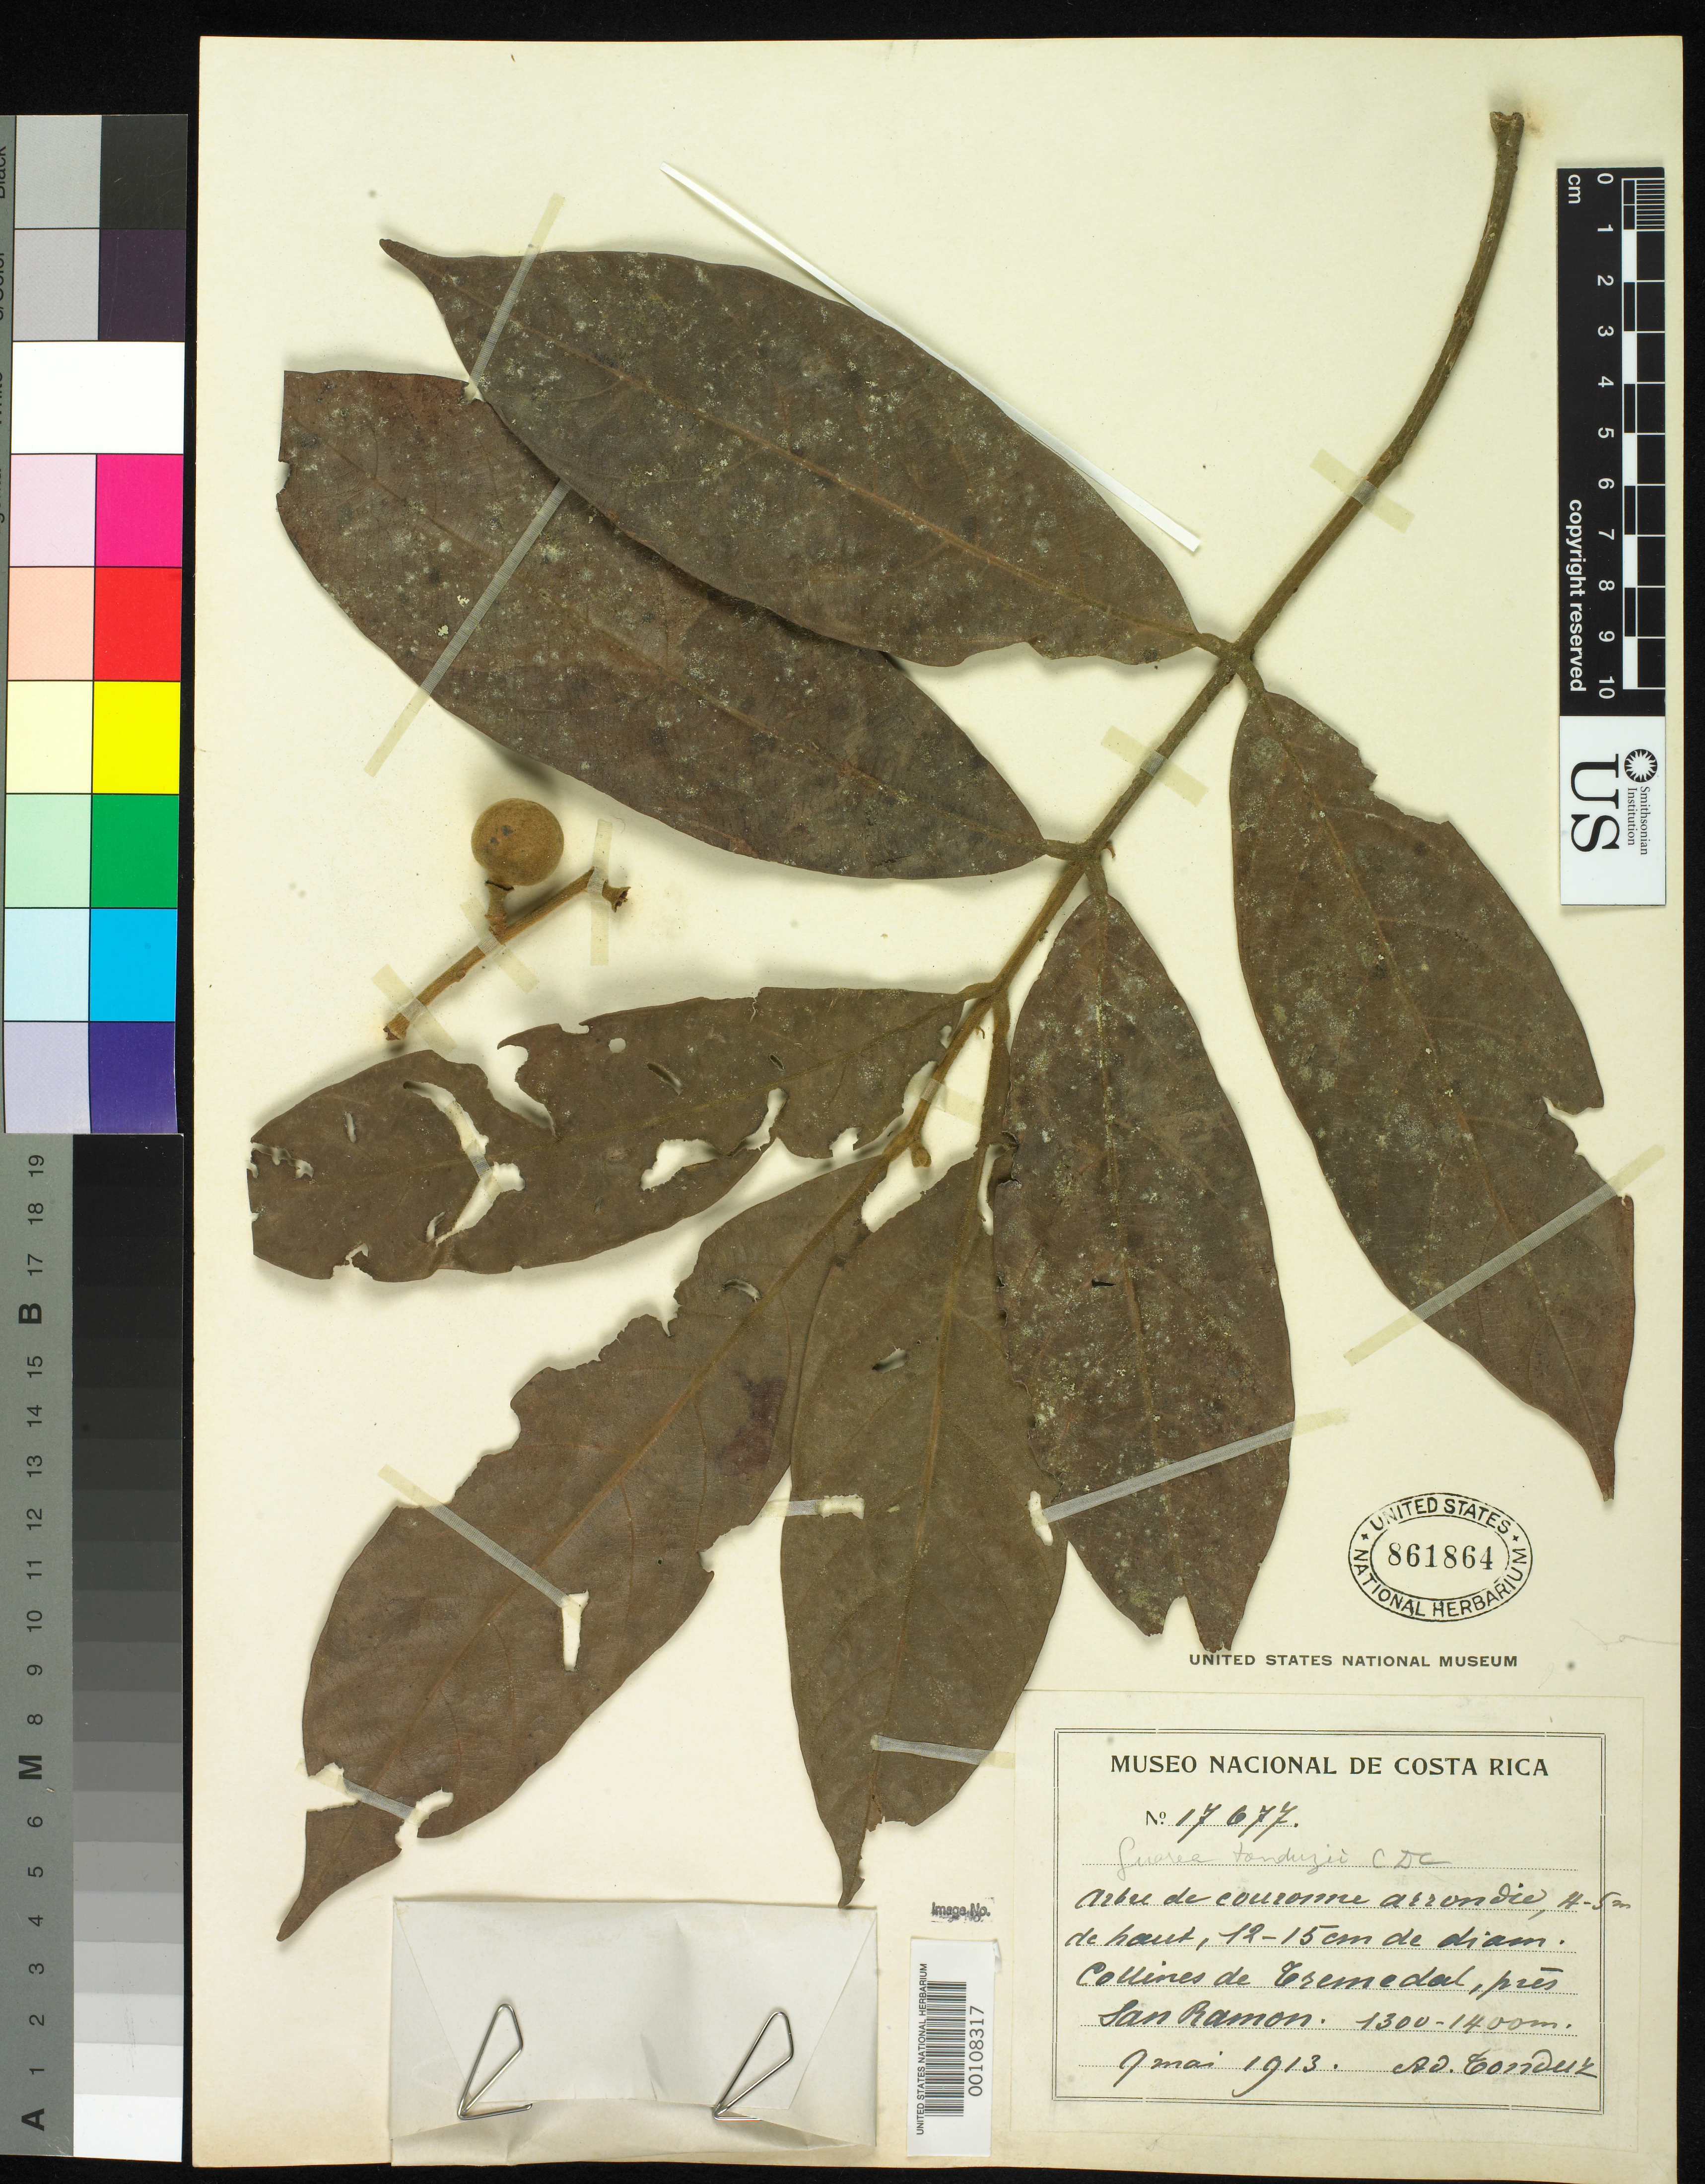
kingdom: Plantae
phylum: Tracheophyta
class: Magnoliopsida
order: Sapindales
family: Meliaceae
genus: Guarea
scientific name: Guarea tonduzii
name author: C. DC.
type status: Type Collection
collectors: A. Tonduz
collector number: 17677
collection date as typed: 09 May 1913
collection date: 1913-05-09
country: Costa Rica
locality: Collines de Tremedal pres San Ramon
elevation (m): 1200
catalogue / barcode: US 861864